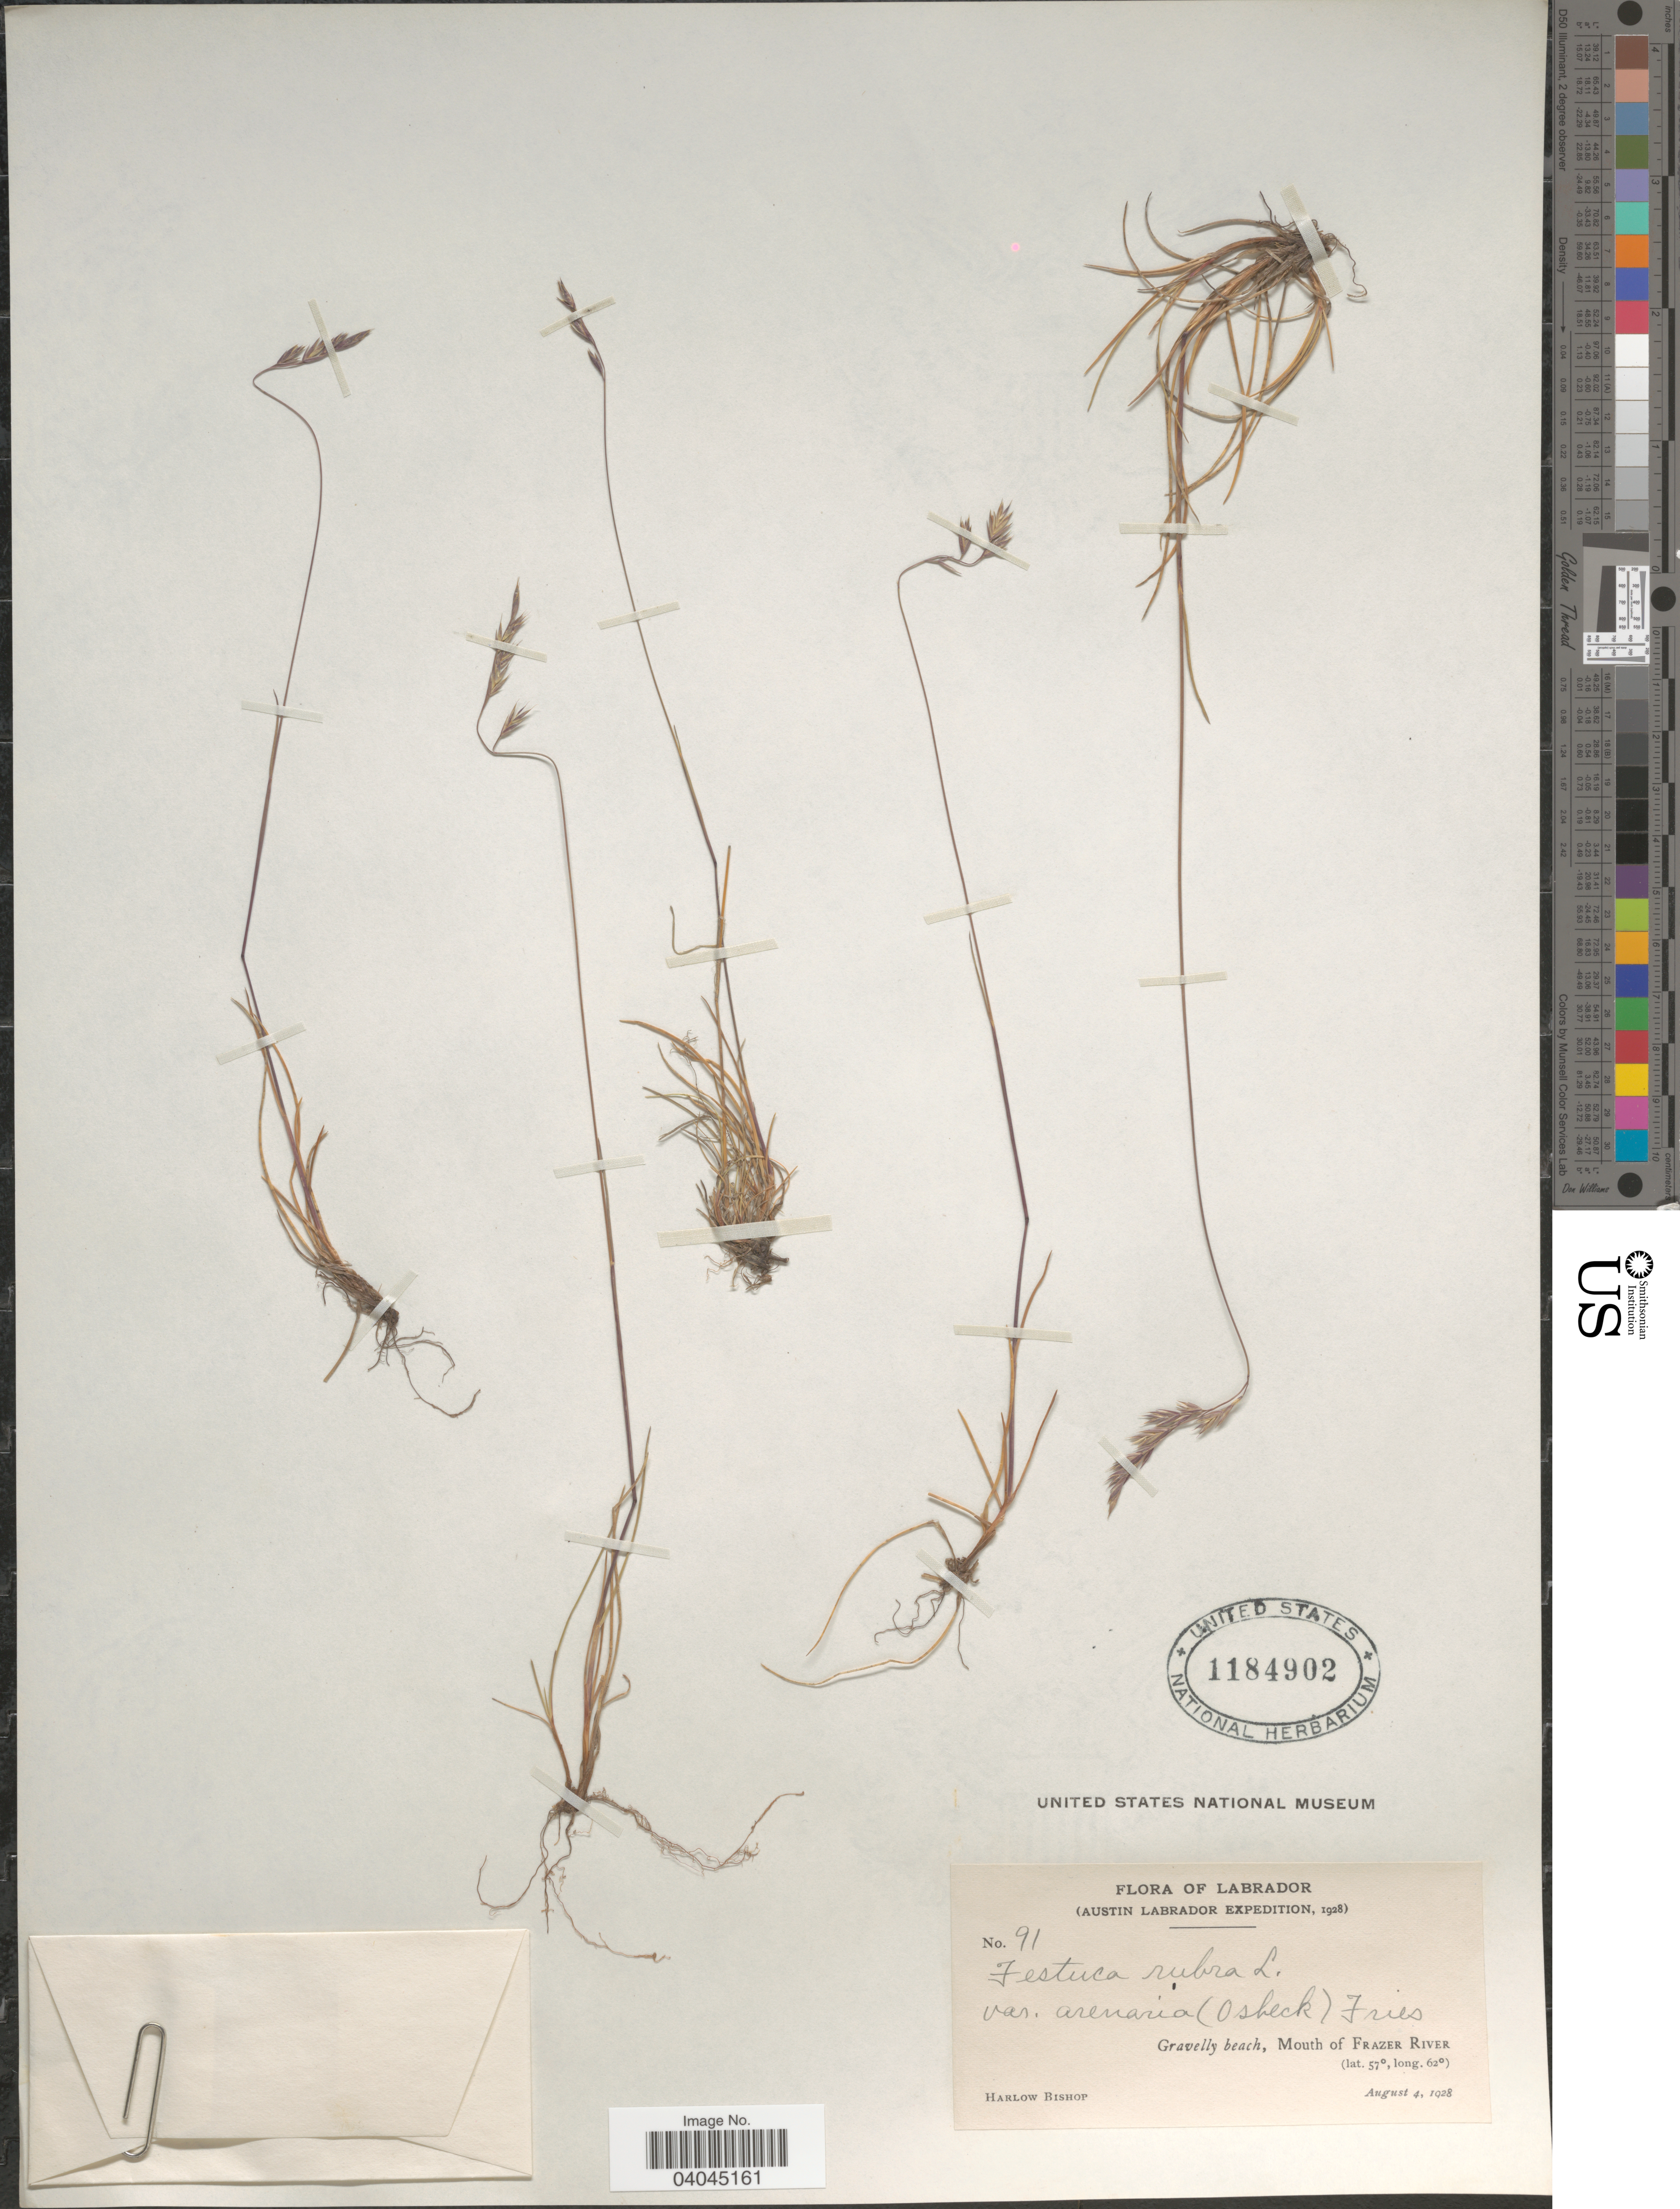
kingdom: Plantae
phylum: Tracheophyta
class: Liliopsida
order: Poales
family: Poaceae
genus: Festuca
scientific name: Festuca rubra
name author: L.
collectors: H. Bishop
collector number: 91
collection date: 1928-08-04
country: Canada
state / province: Newfoundland and Labrador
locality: Labrador. Mouth of Frazer River.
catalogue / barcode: US 1184902